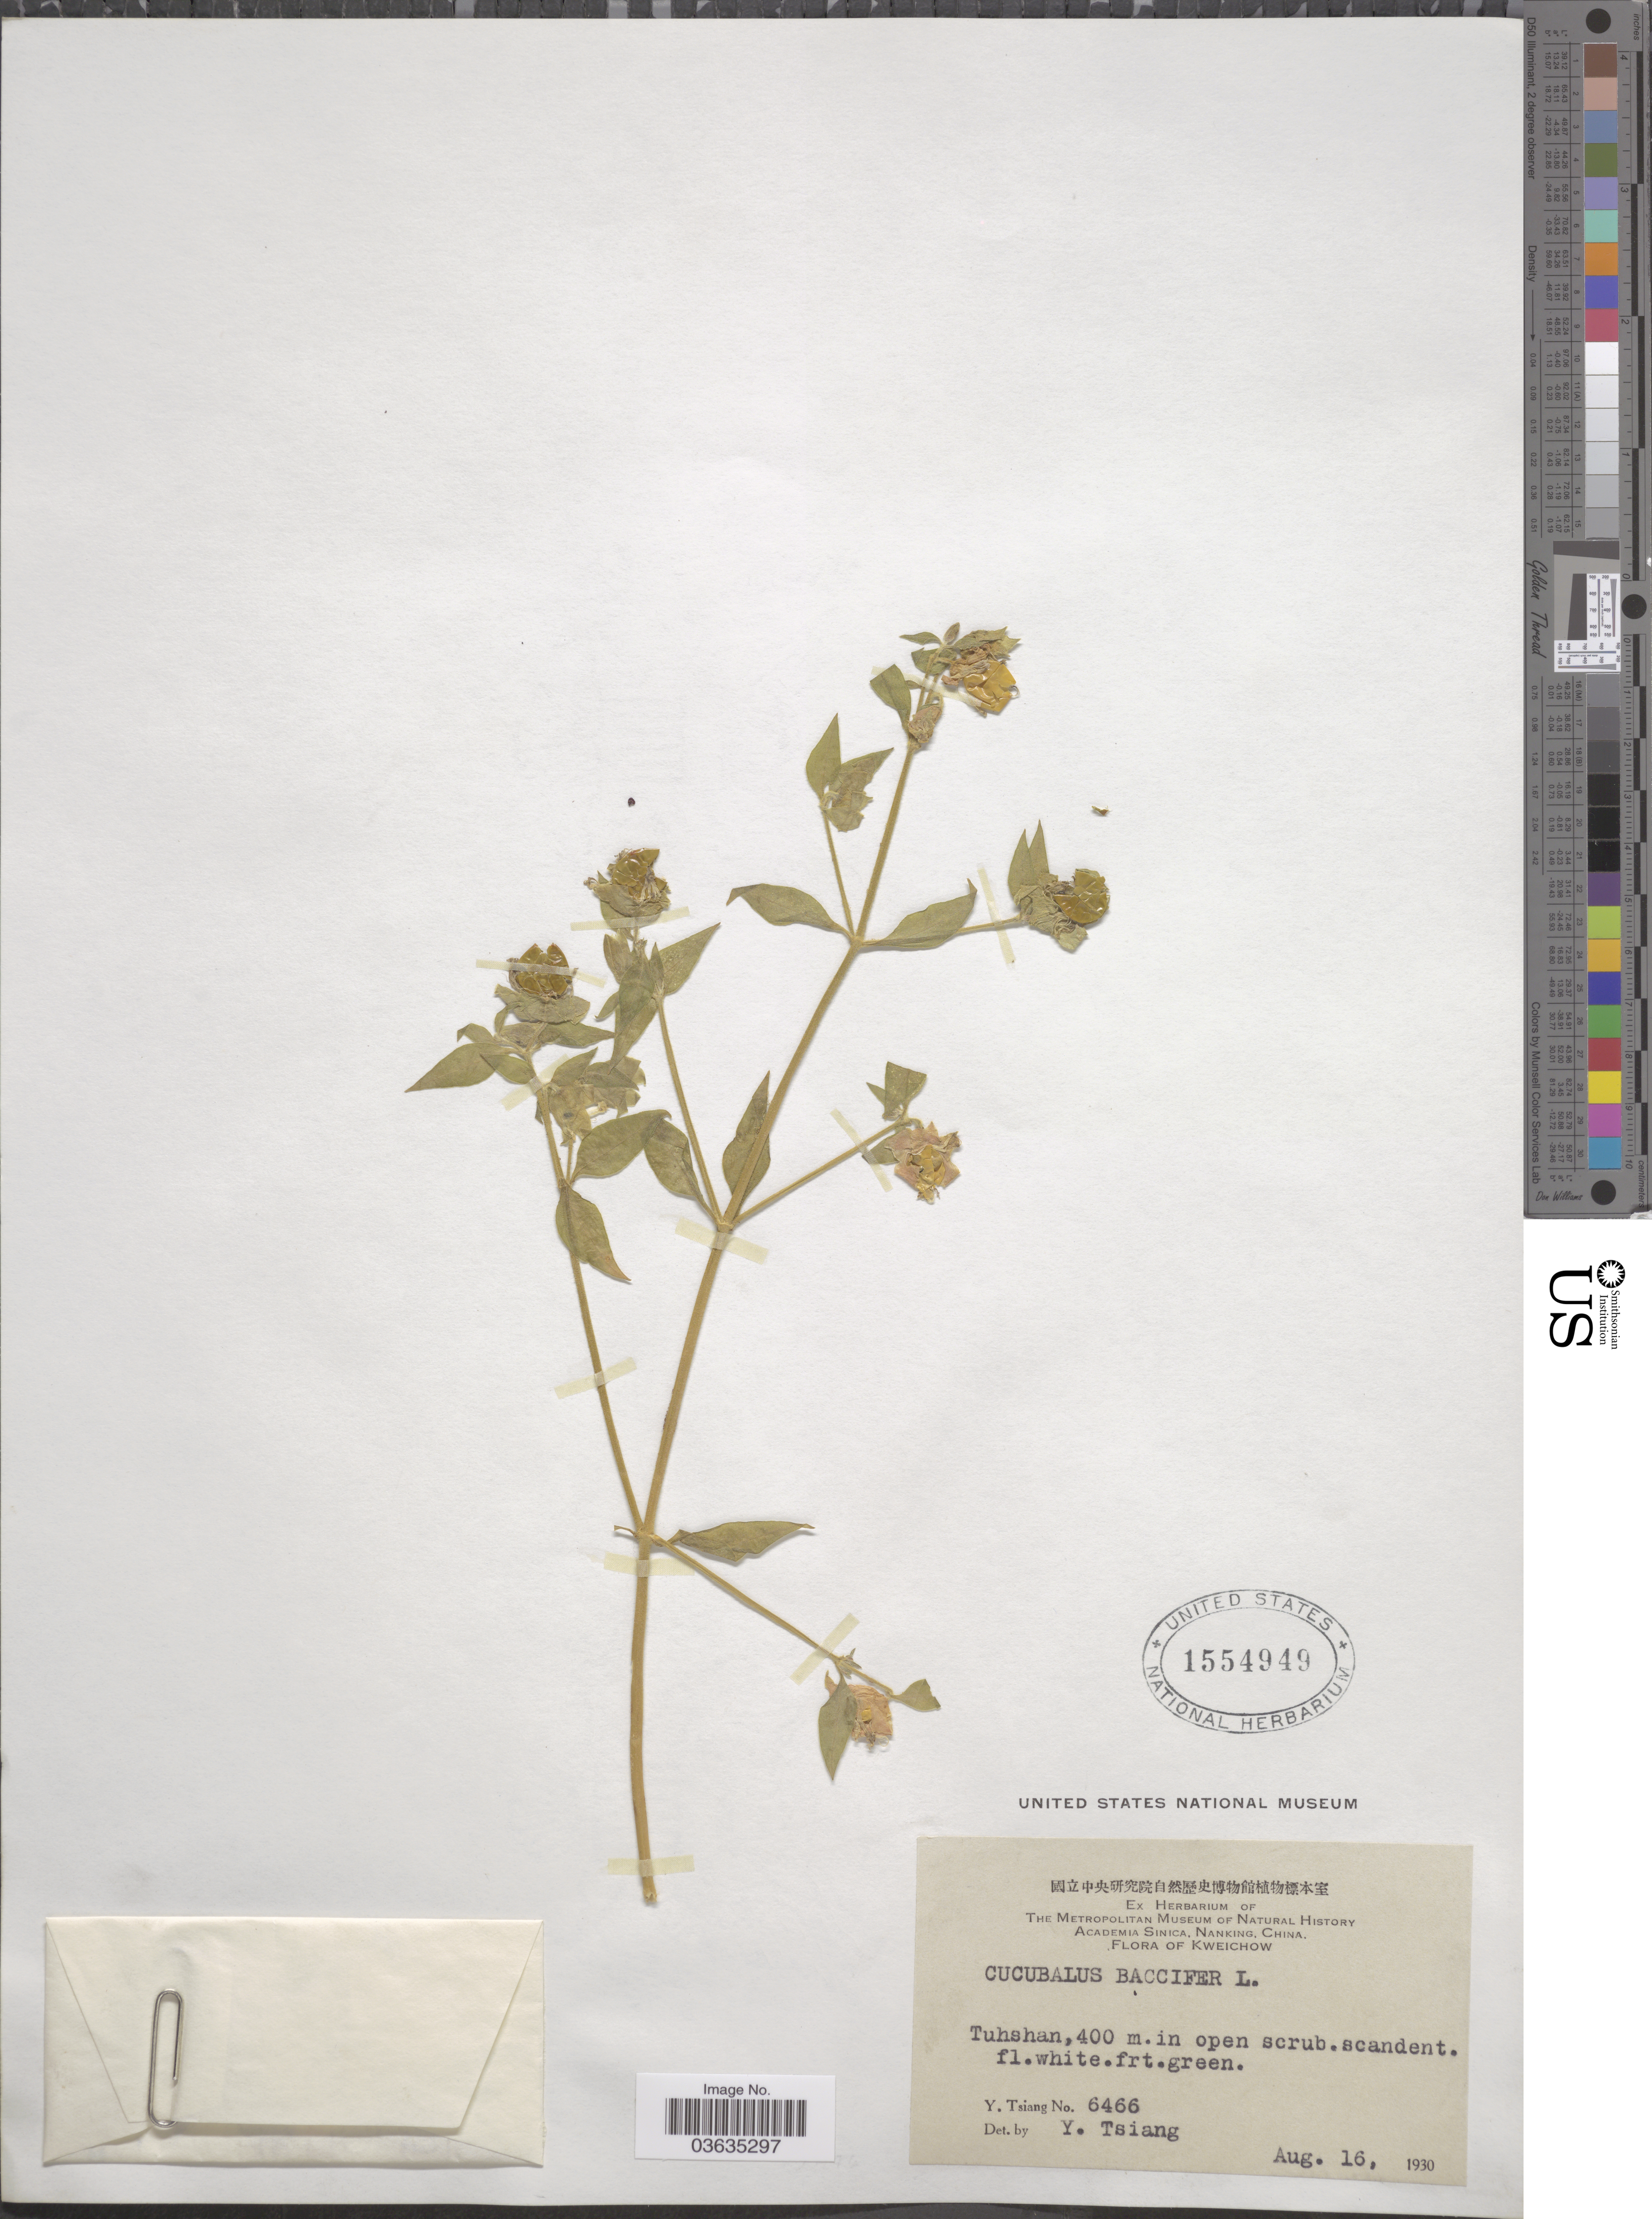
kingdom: Plantae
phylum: Tracheophyta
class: Magnoliopsida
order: Caryophyllales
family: Caryophyllaceae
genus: Silene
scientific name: Silene baccifera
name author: (L.) Durande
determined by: U.S. National Herbarium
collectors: Y. Tsiang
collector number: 6466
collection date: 1930-08-16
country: China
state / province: Guizhou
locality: Kweichow. Tuhshan.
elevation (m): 400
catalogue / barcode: US 1554949